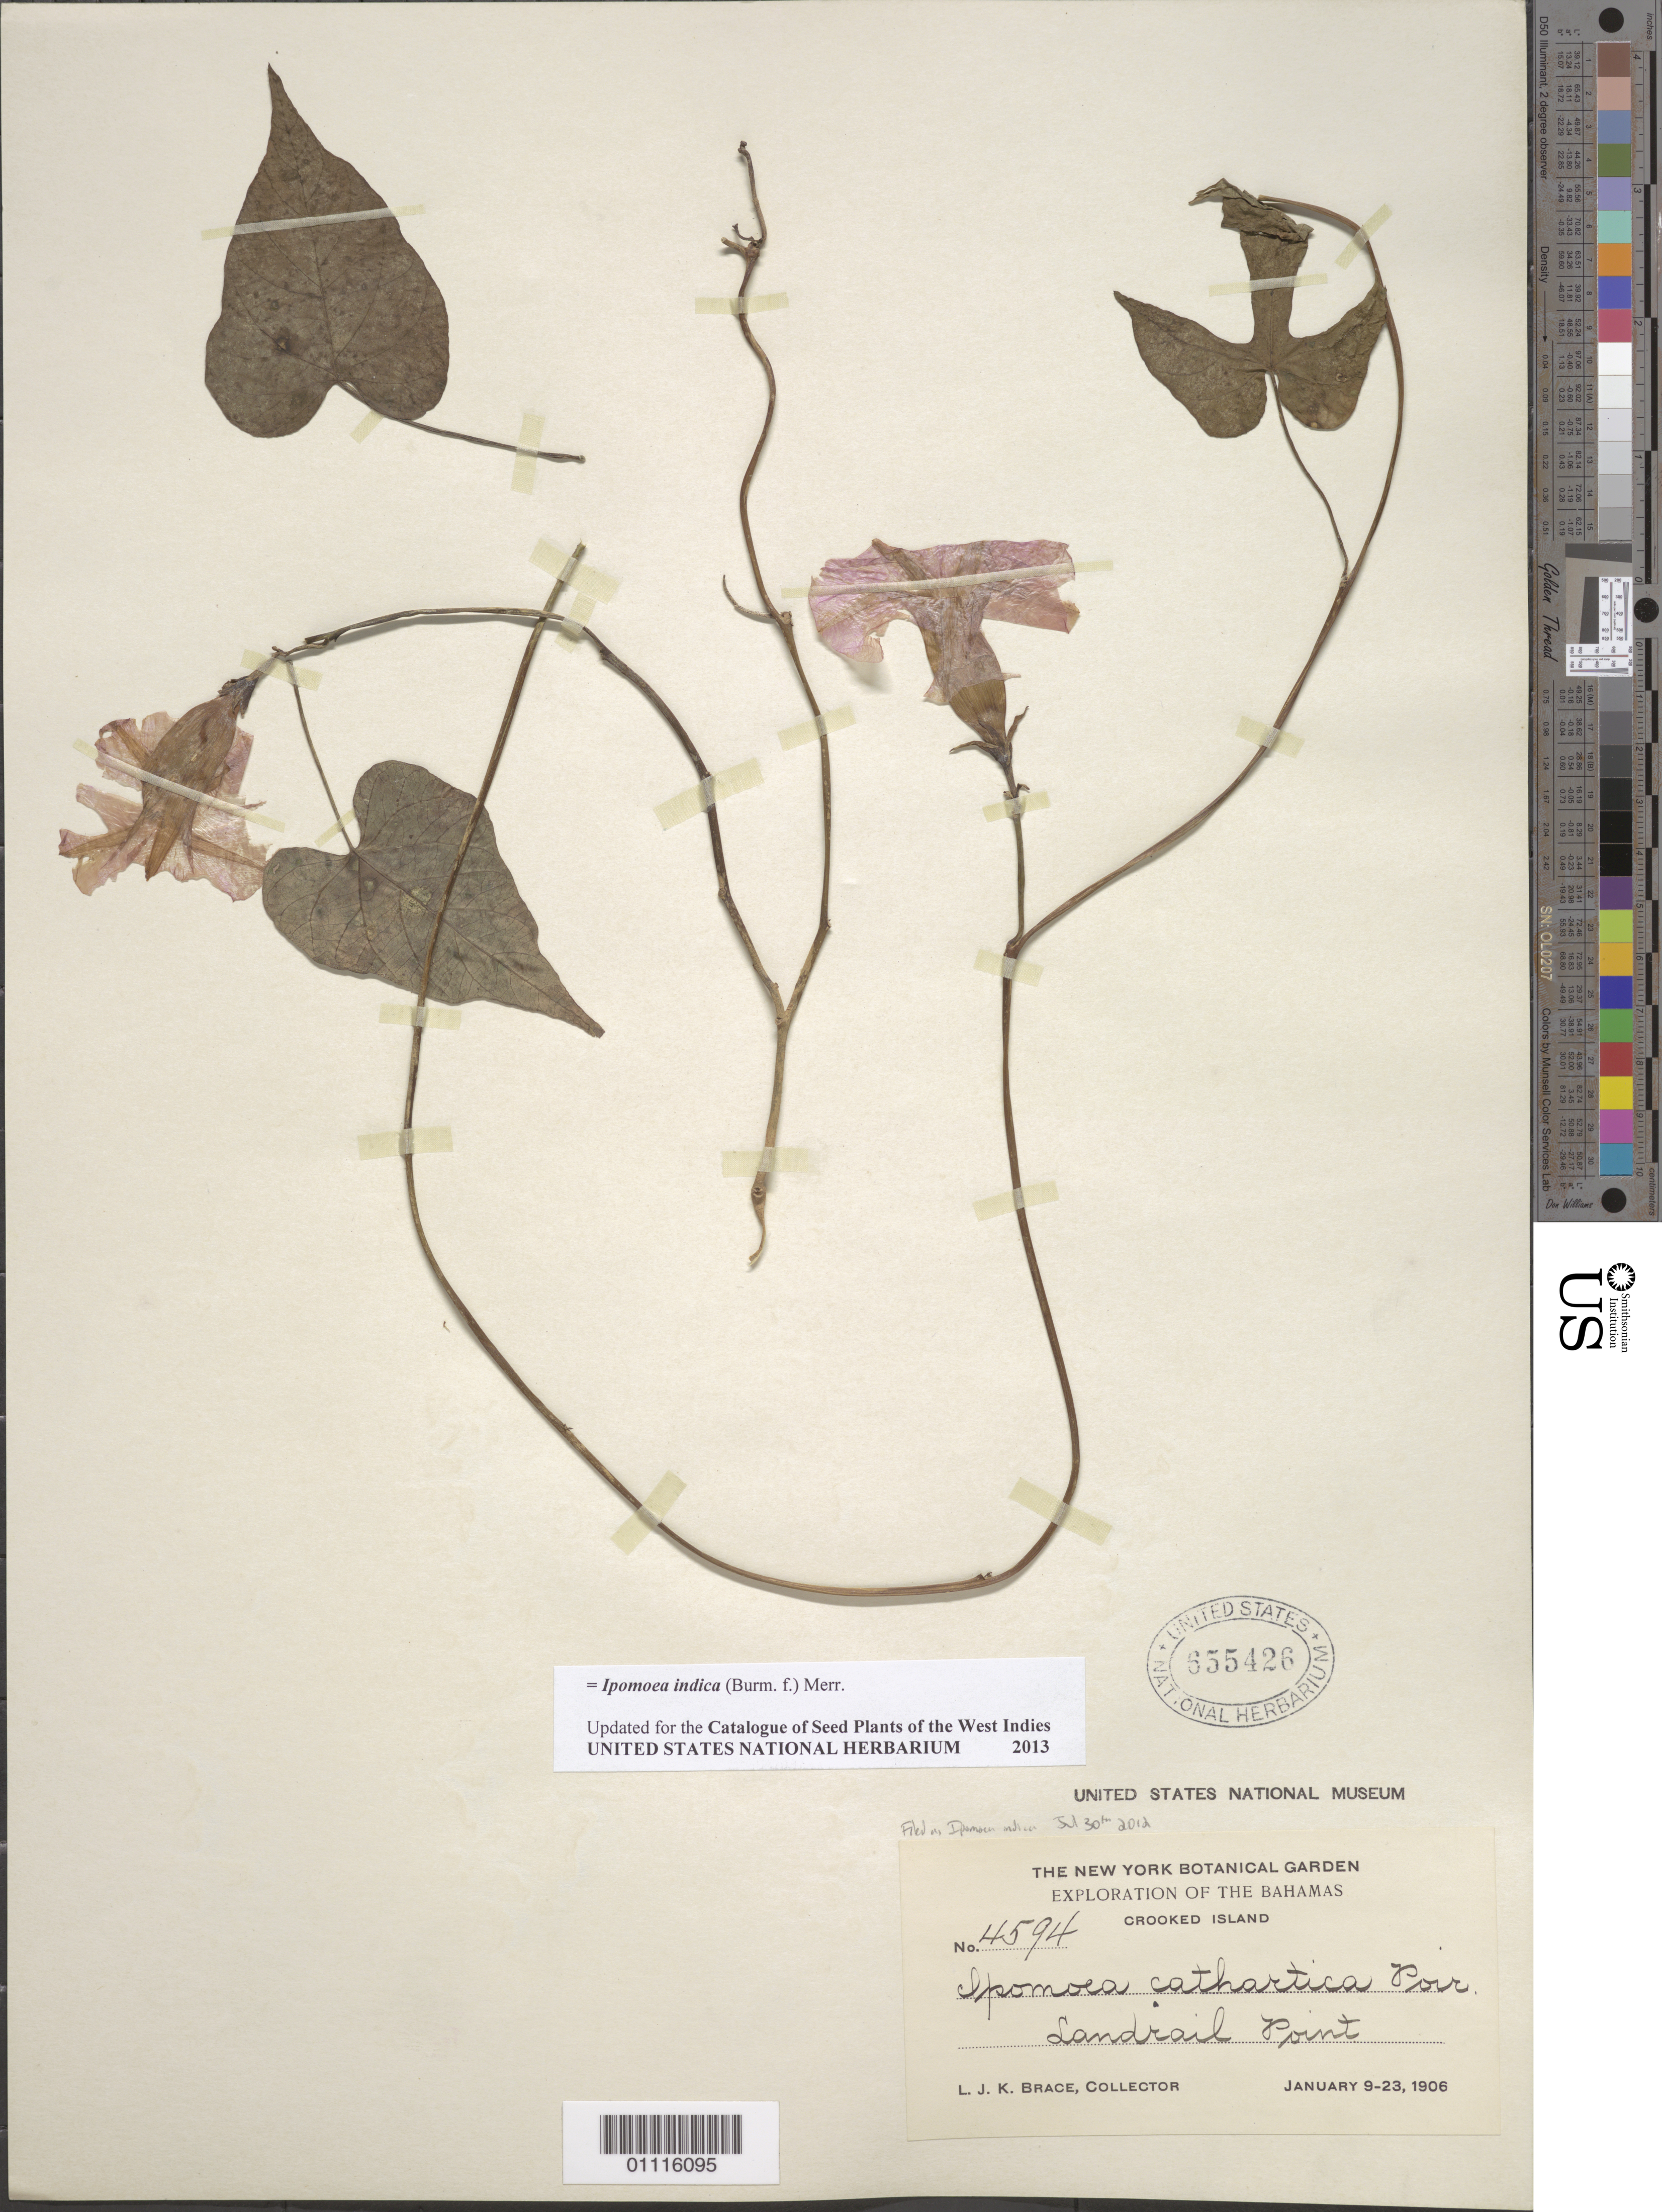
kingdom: Plantae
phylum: Tracheophyta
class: Magnoliopsida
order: Solanales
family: Convolvulaceae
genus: Ipomoea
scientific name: Ipomoea indica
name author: (Burm.) Merr.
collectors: L. J. K. Brace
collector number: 4594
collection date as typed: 09 Jan 1906 to 23 Jan 1906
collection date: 1906-01-09/1906-01-23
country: Bahamas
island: Crooked I.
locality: Landrail Point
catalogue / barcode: US 655426